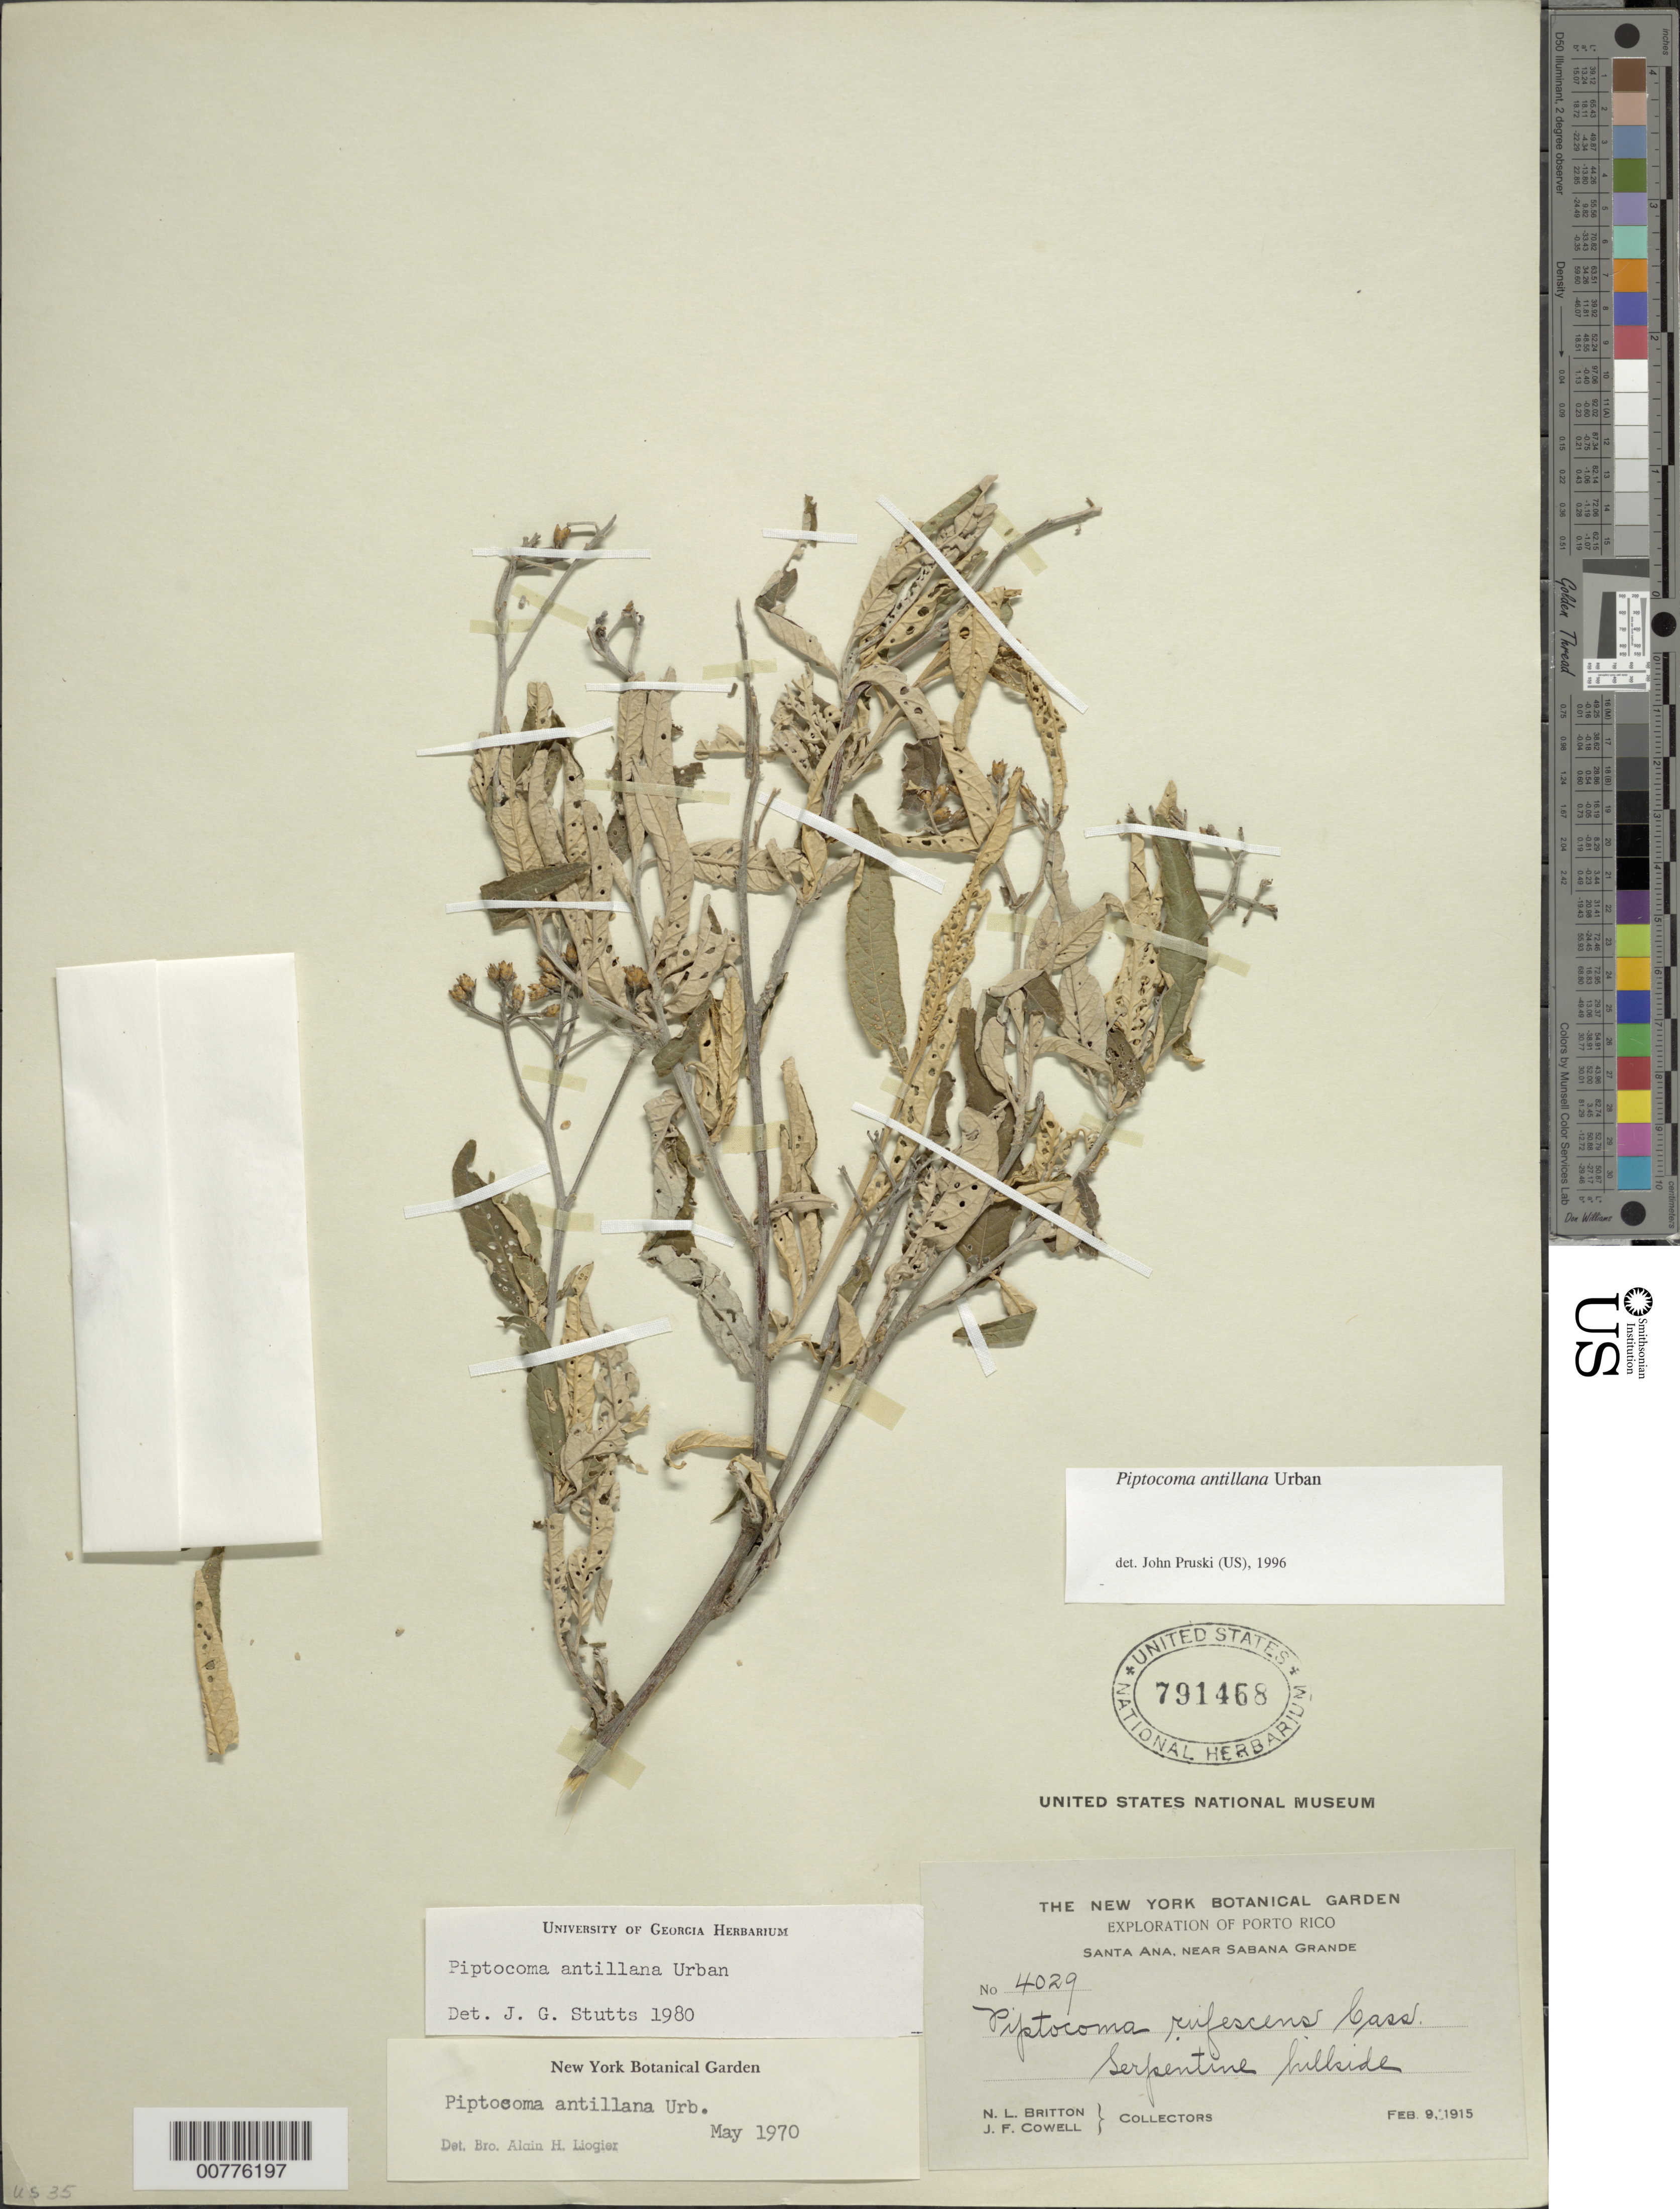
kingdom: Plantae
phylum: Tracheophyta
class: Magnoliopsida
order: Asterales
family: Asteraceae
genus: Piptocoma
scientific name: Piptocoma antillana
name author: Urb.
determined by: Pruski, J. F.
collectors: N. Britton & J. F. Cowell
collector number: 4029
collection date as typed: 09 Feb 1915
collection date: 1915-02-09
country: Puerto Rico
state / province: Sabana Grande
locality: Santa Ana, near Sabana Grande. Serpentine hillside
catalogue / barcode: US 791468